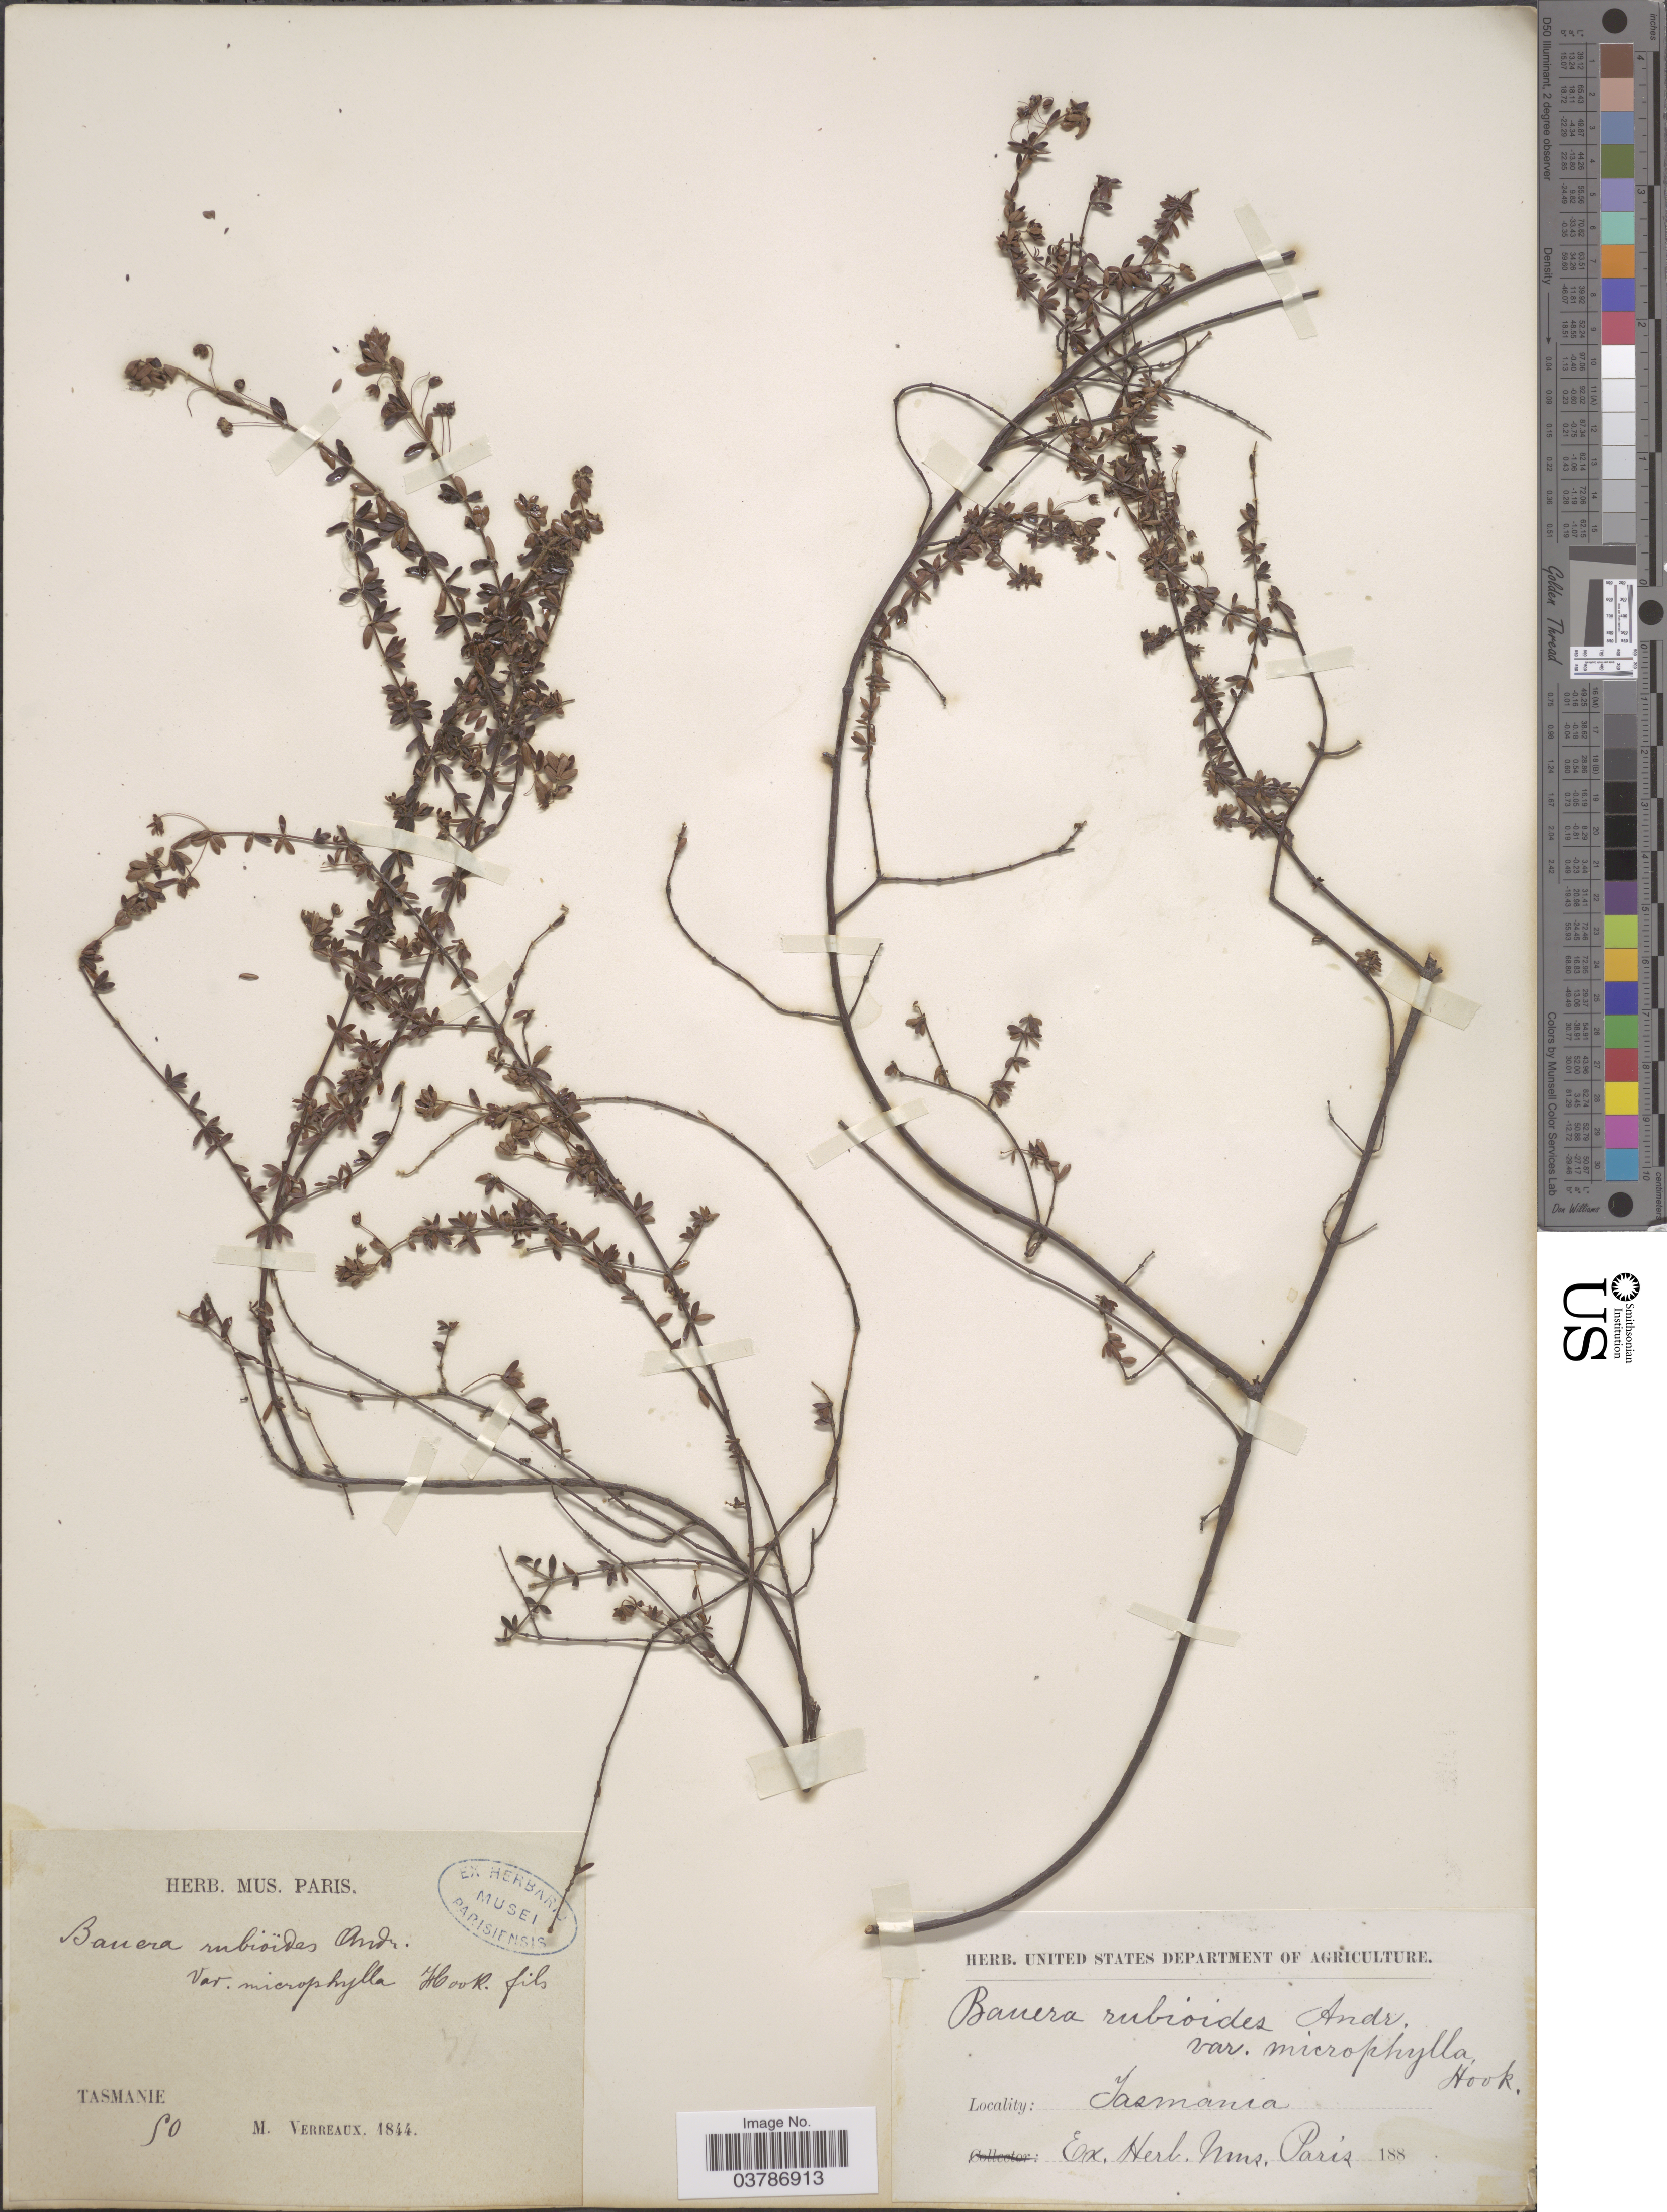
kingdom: Plantae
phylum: Tracheophyta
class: Magnoliopsida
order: Oxalidales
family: Cunoniaceae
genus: Bauera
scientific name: Bauera rubioides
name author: Andrews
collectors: M. Verreaux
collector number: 50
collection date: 1844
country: Australia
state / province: Tasmania